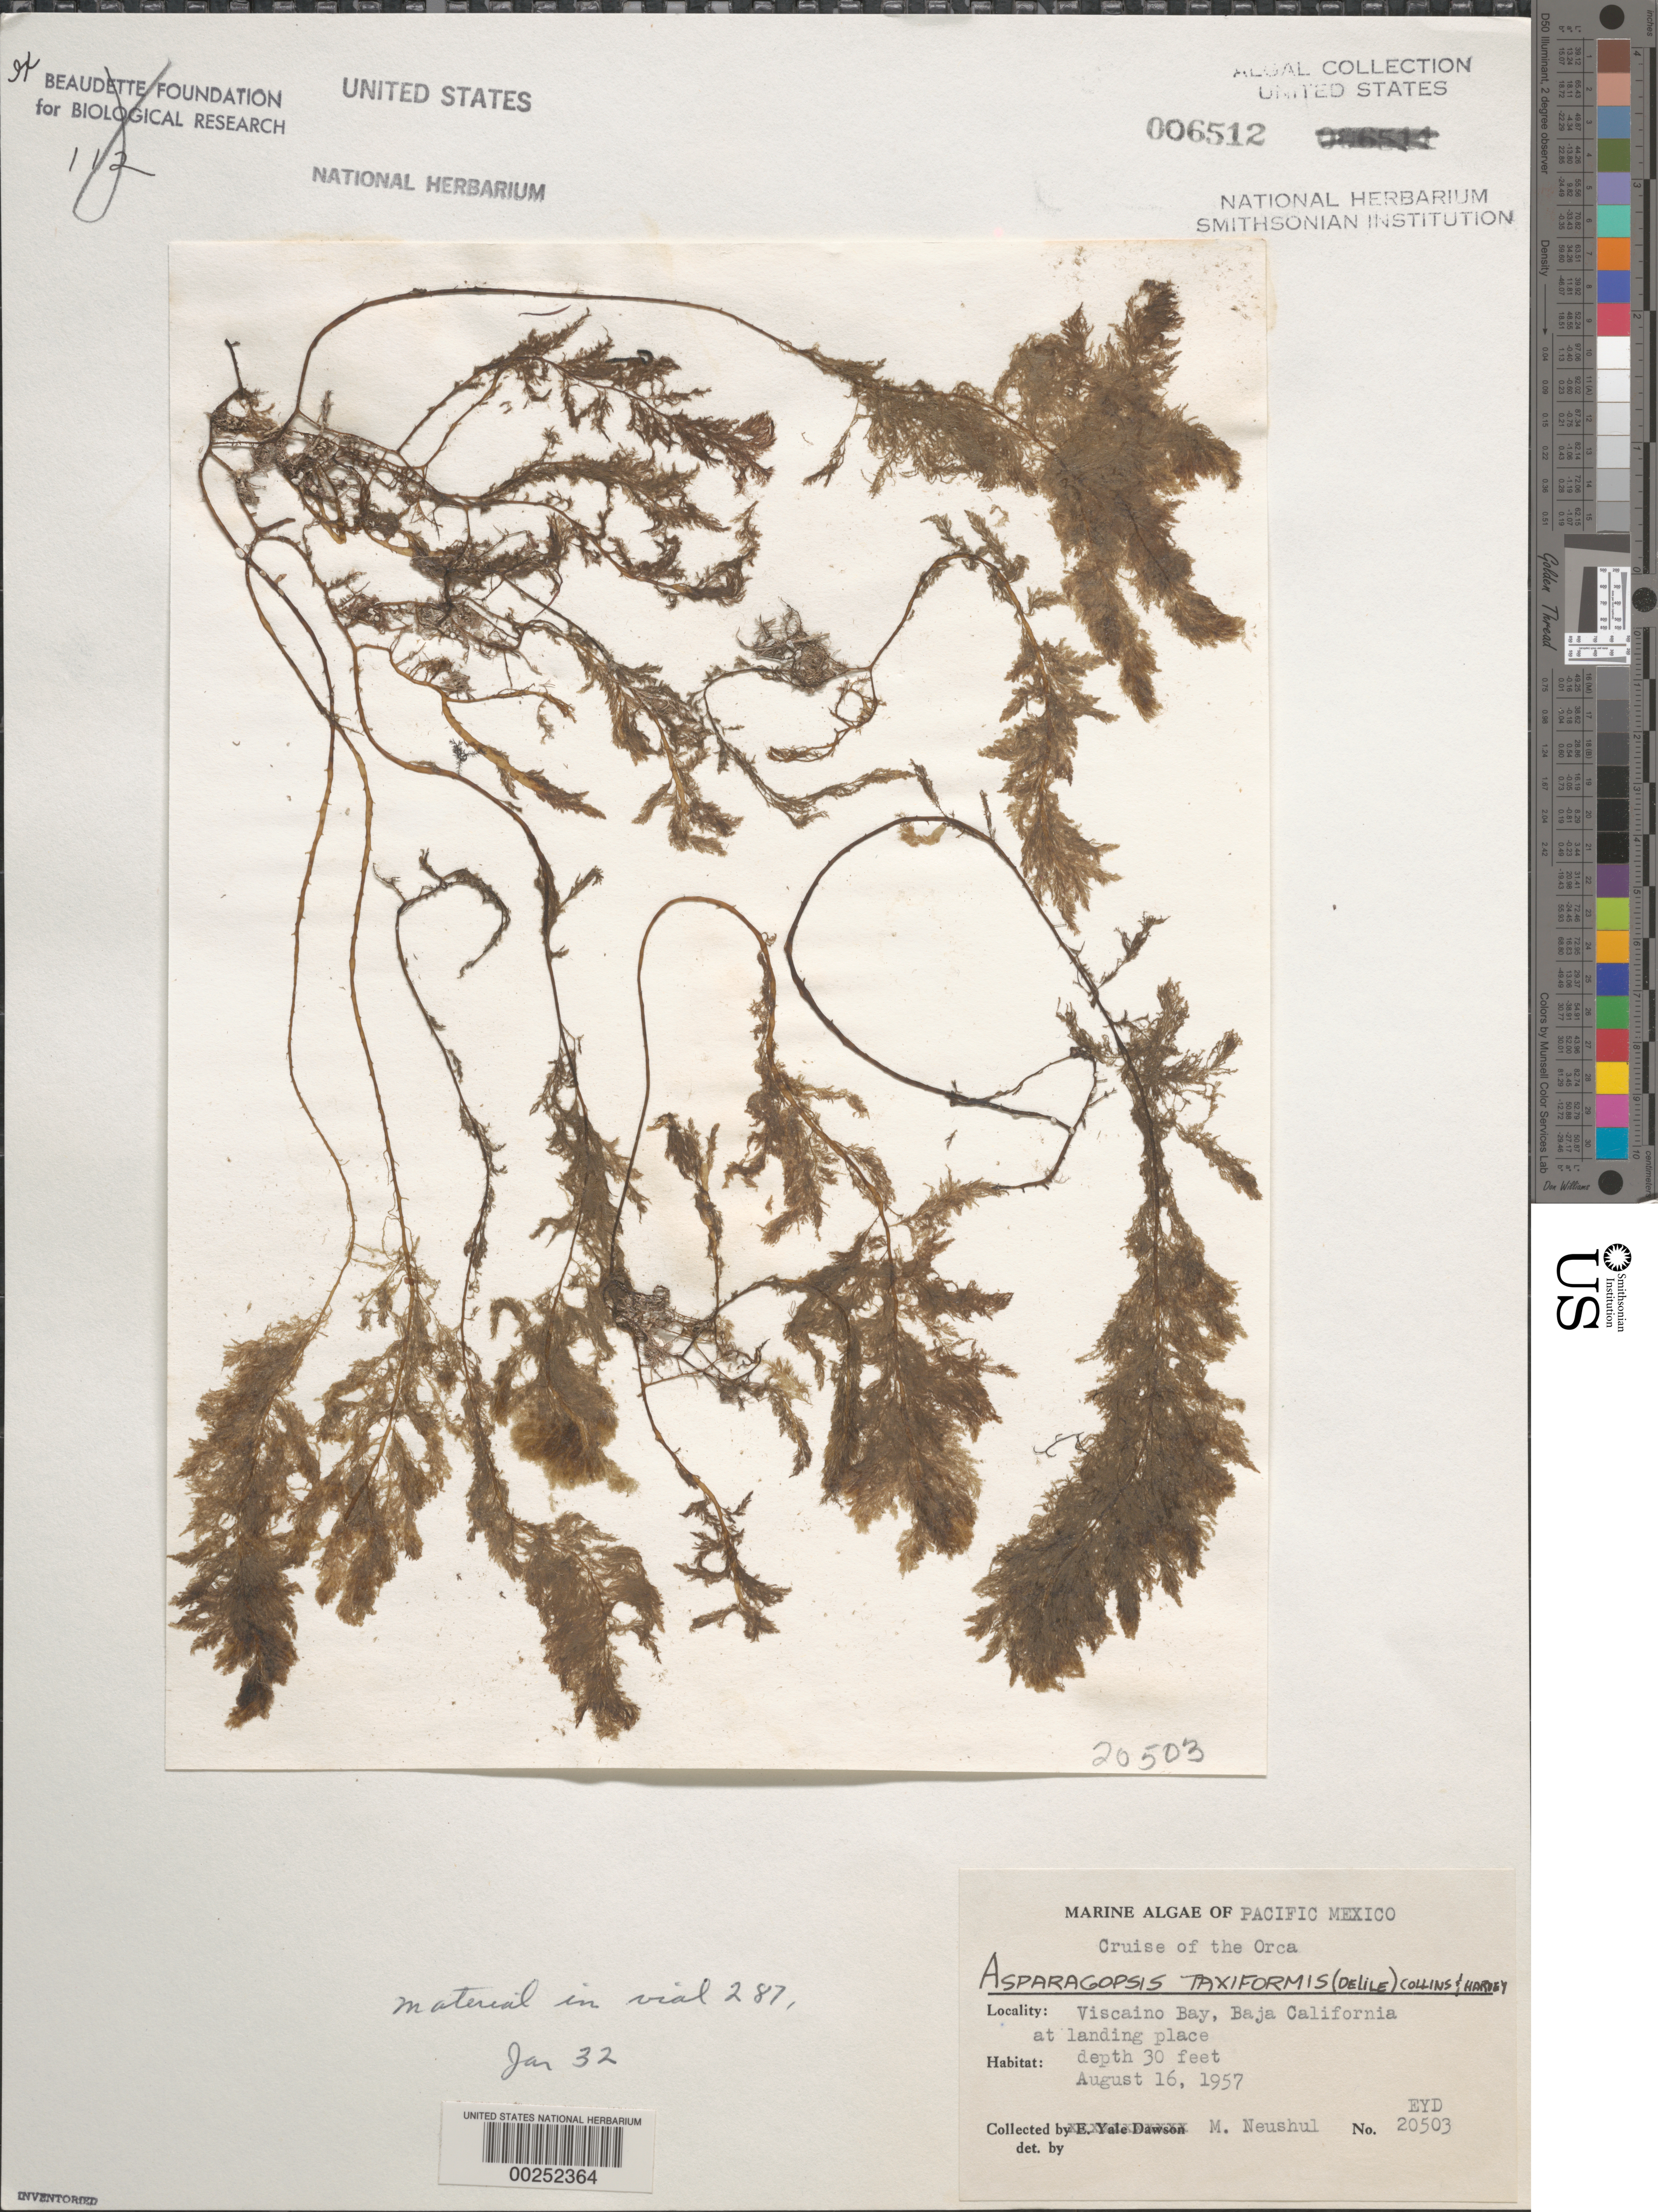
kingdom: Plantae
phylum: Rhodophyta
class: Florideophyceae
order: Bonnemaisoniales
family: Bonnemaisoniaceae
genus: Asparagopsis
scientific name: Asparagopsis taxiformis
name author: (Delile) Trevis.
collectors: M. Neushul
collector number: EYD 20503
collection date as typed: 16 Aug 1957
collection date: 1957-08-16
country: Mexico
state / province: Baja California Norte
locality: Bahia Sebastian Vizcaino (Viscaino Bay)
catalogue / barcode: US 6512